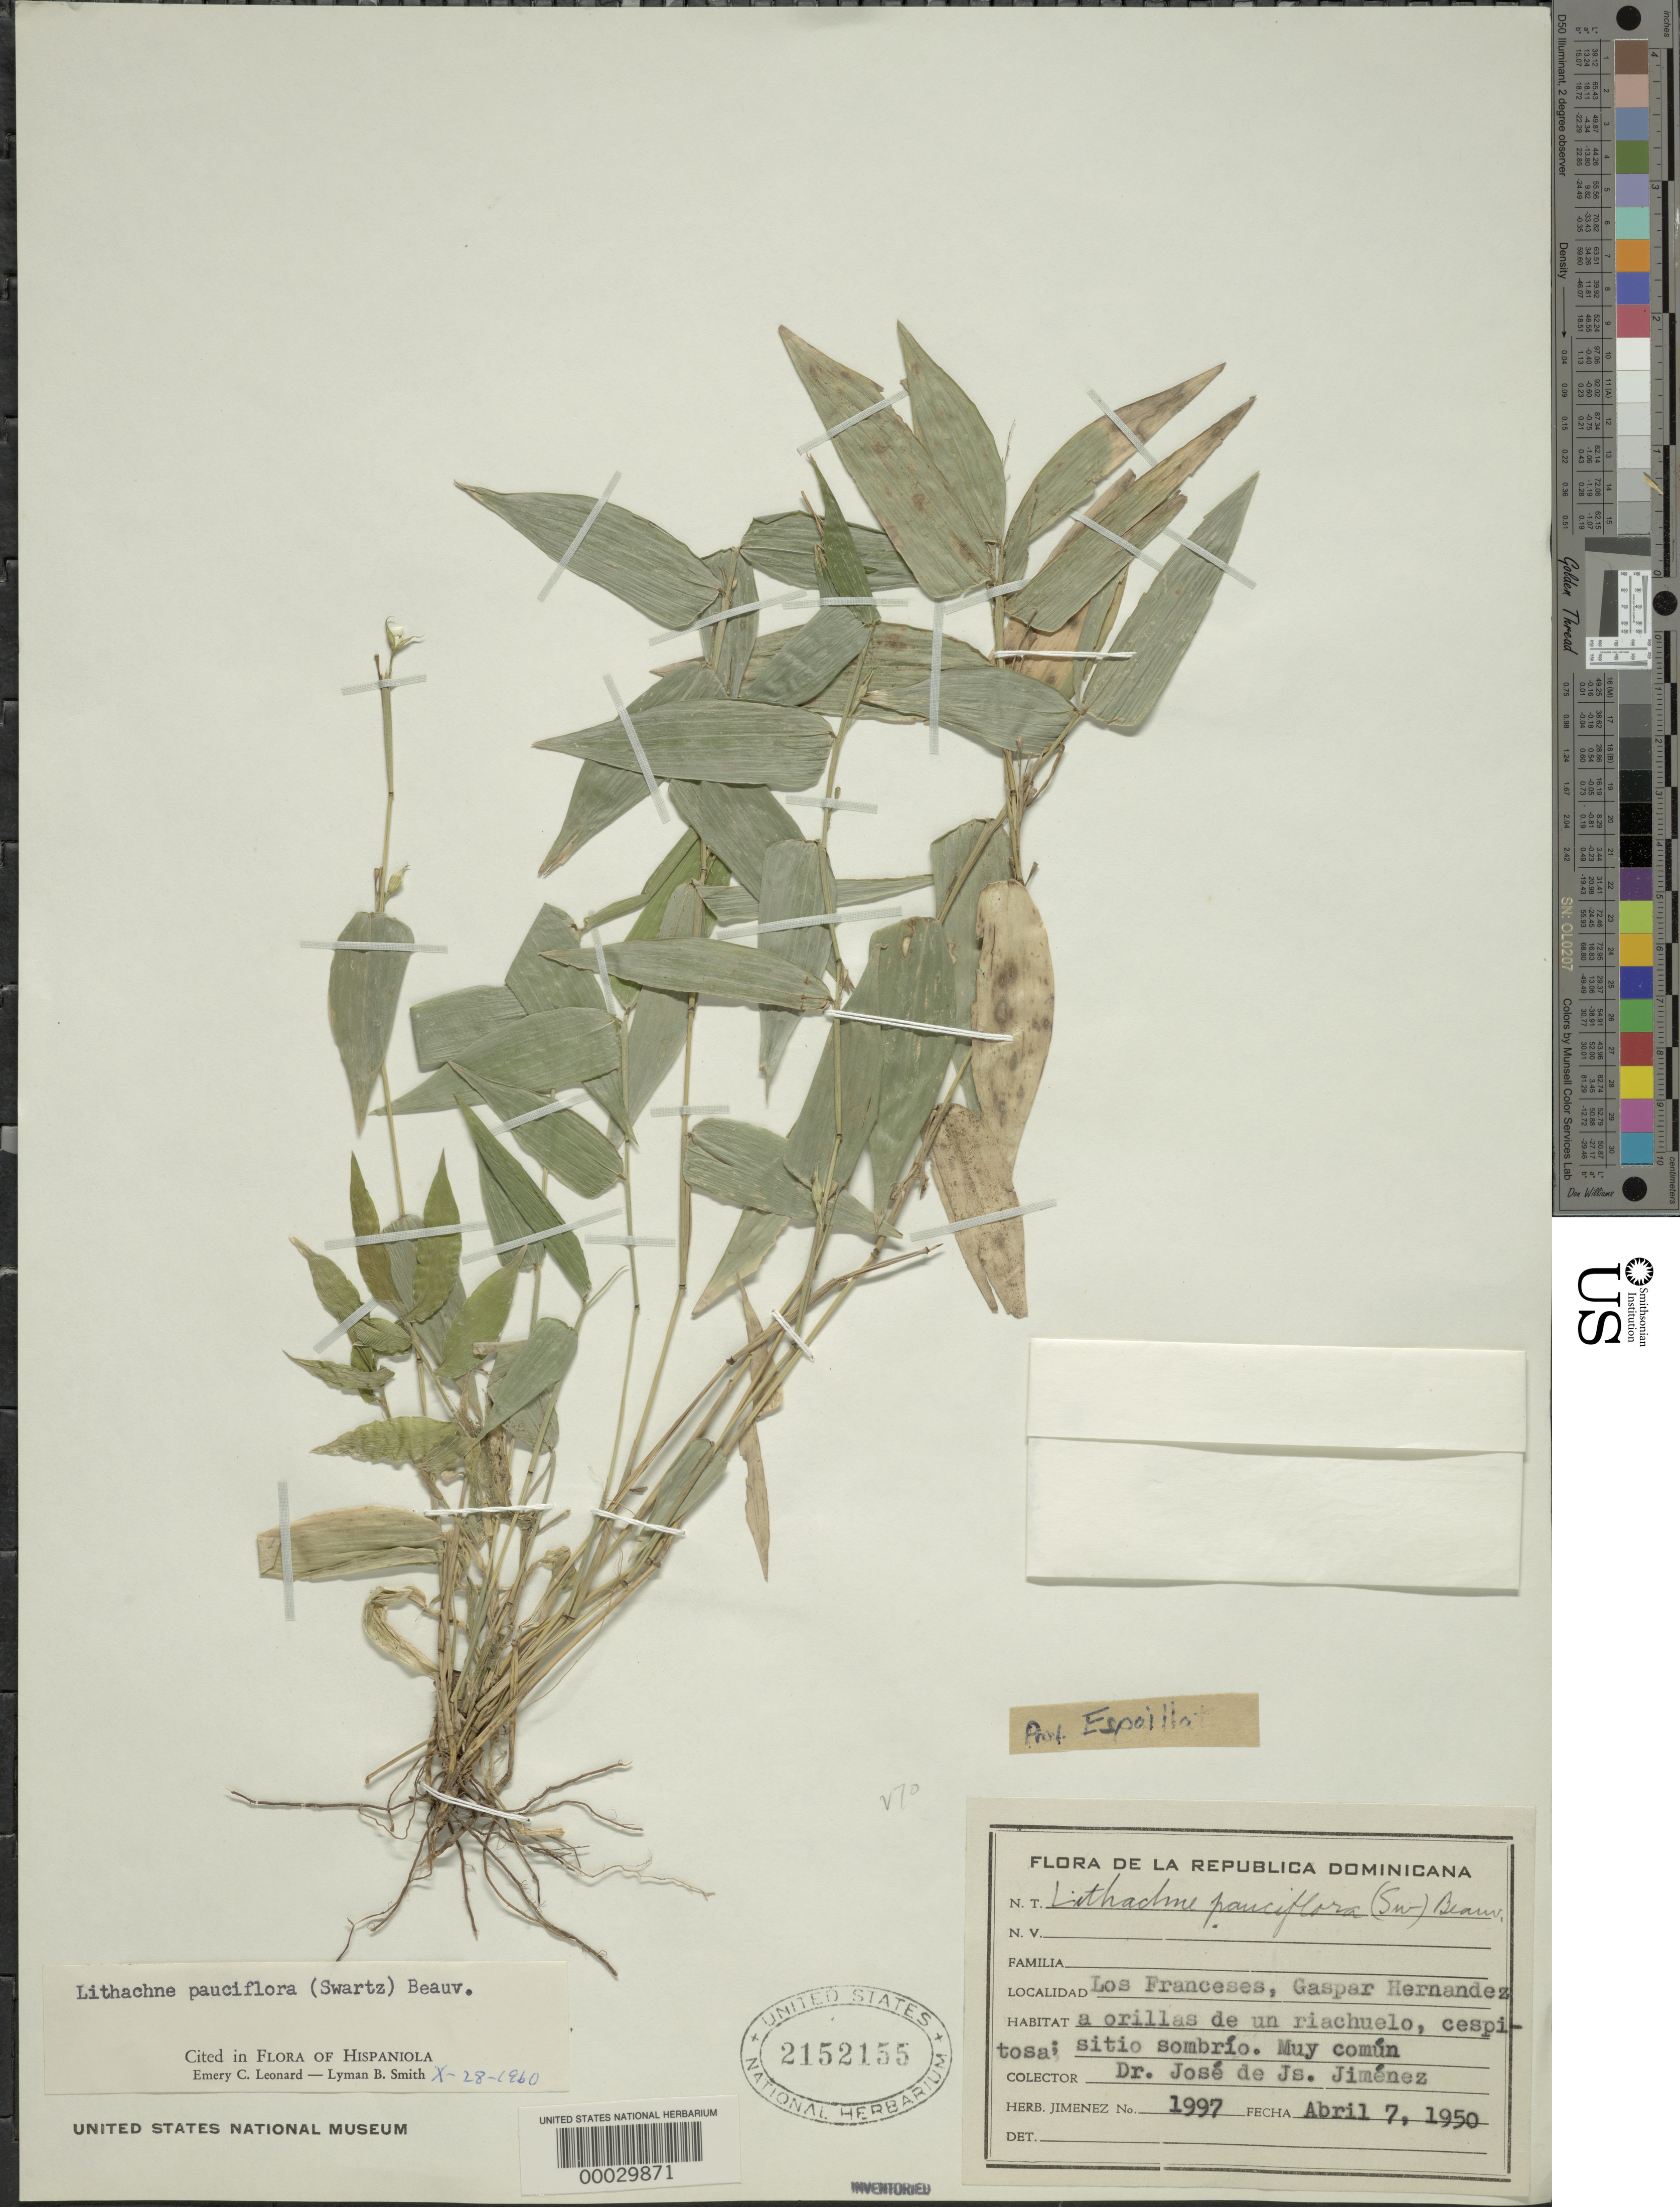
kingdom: Plantae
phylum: Tracheophyta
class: Liliopsida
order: Poales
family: Poaceae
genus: Lithachne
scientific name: Lithachne pauciflora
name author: (Sw.) P. Beauv.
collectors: J. J. Jiménez Almonte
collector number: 1997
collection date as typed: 07 Apr 1950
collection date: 1950-04-07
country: Dominican Republic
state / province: Espaillat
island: Hispaniola Island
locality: Los franceses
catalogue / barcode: US 2152155